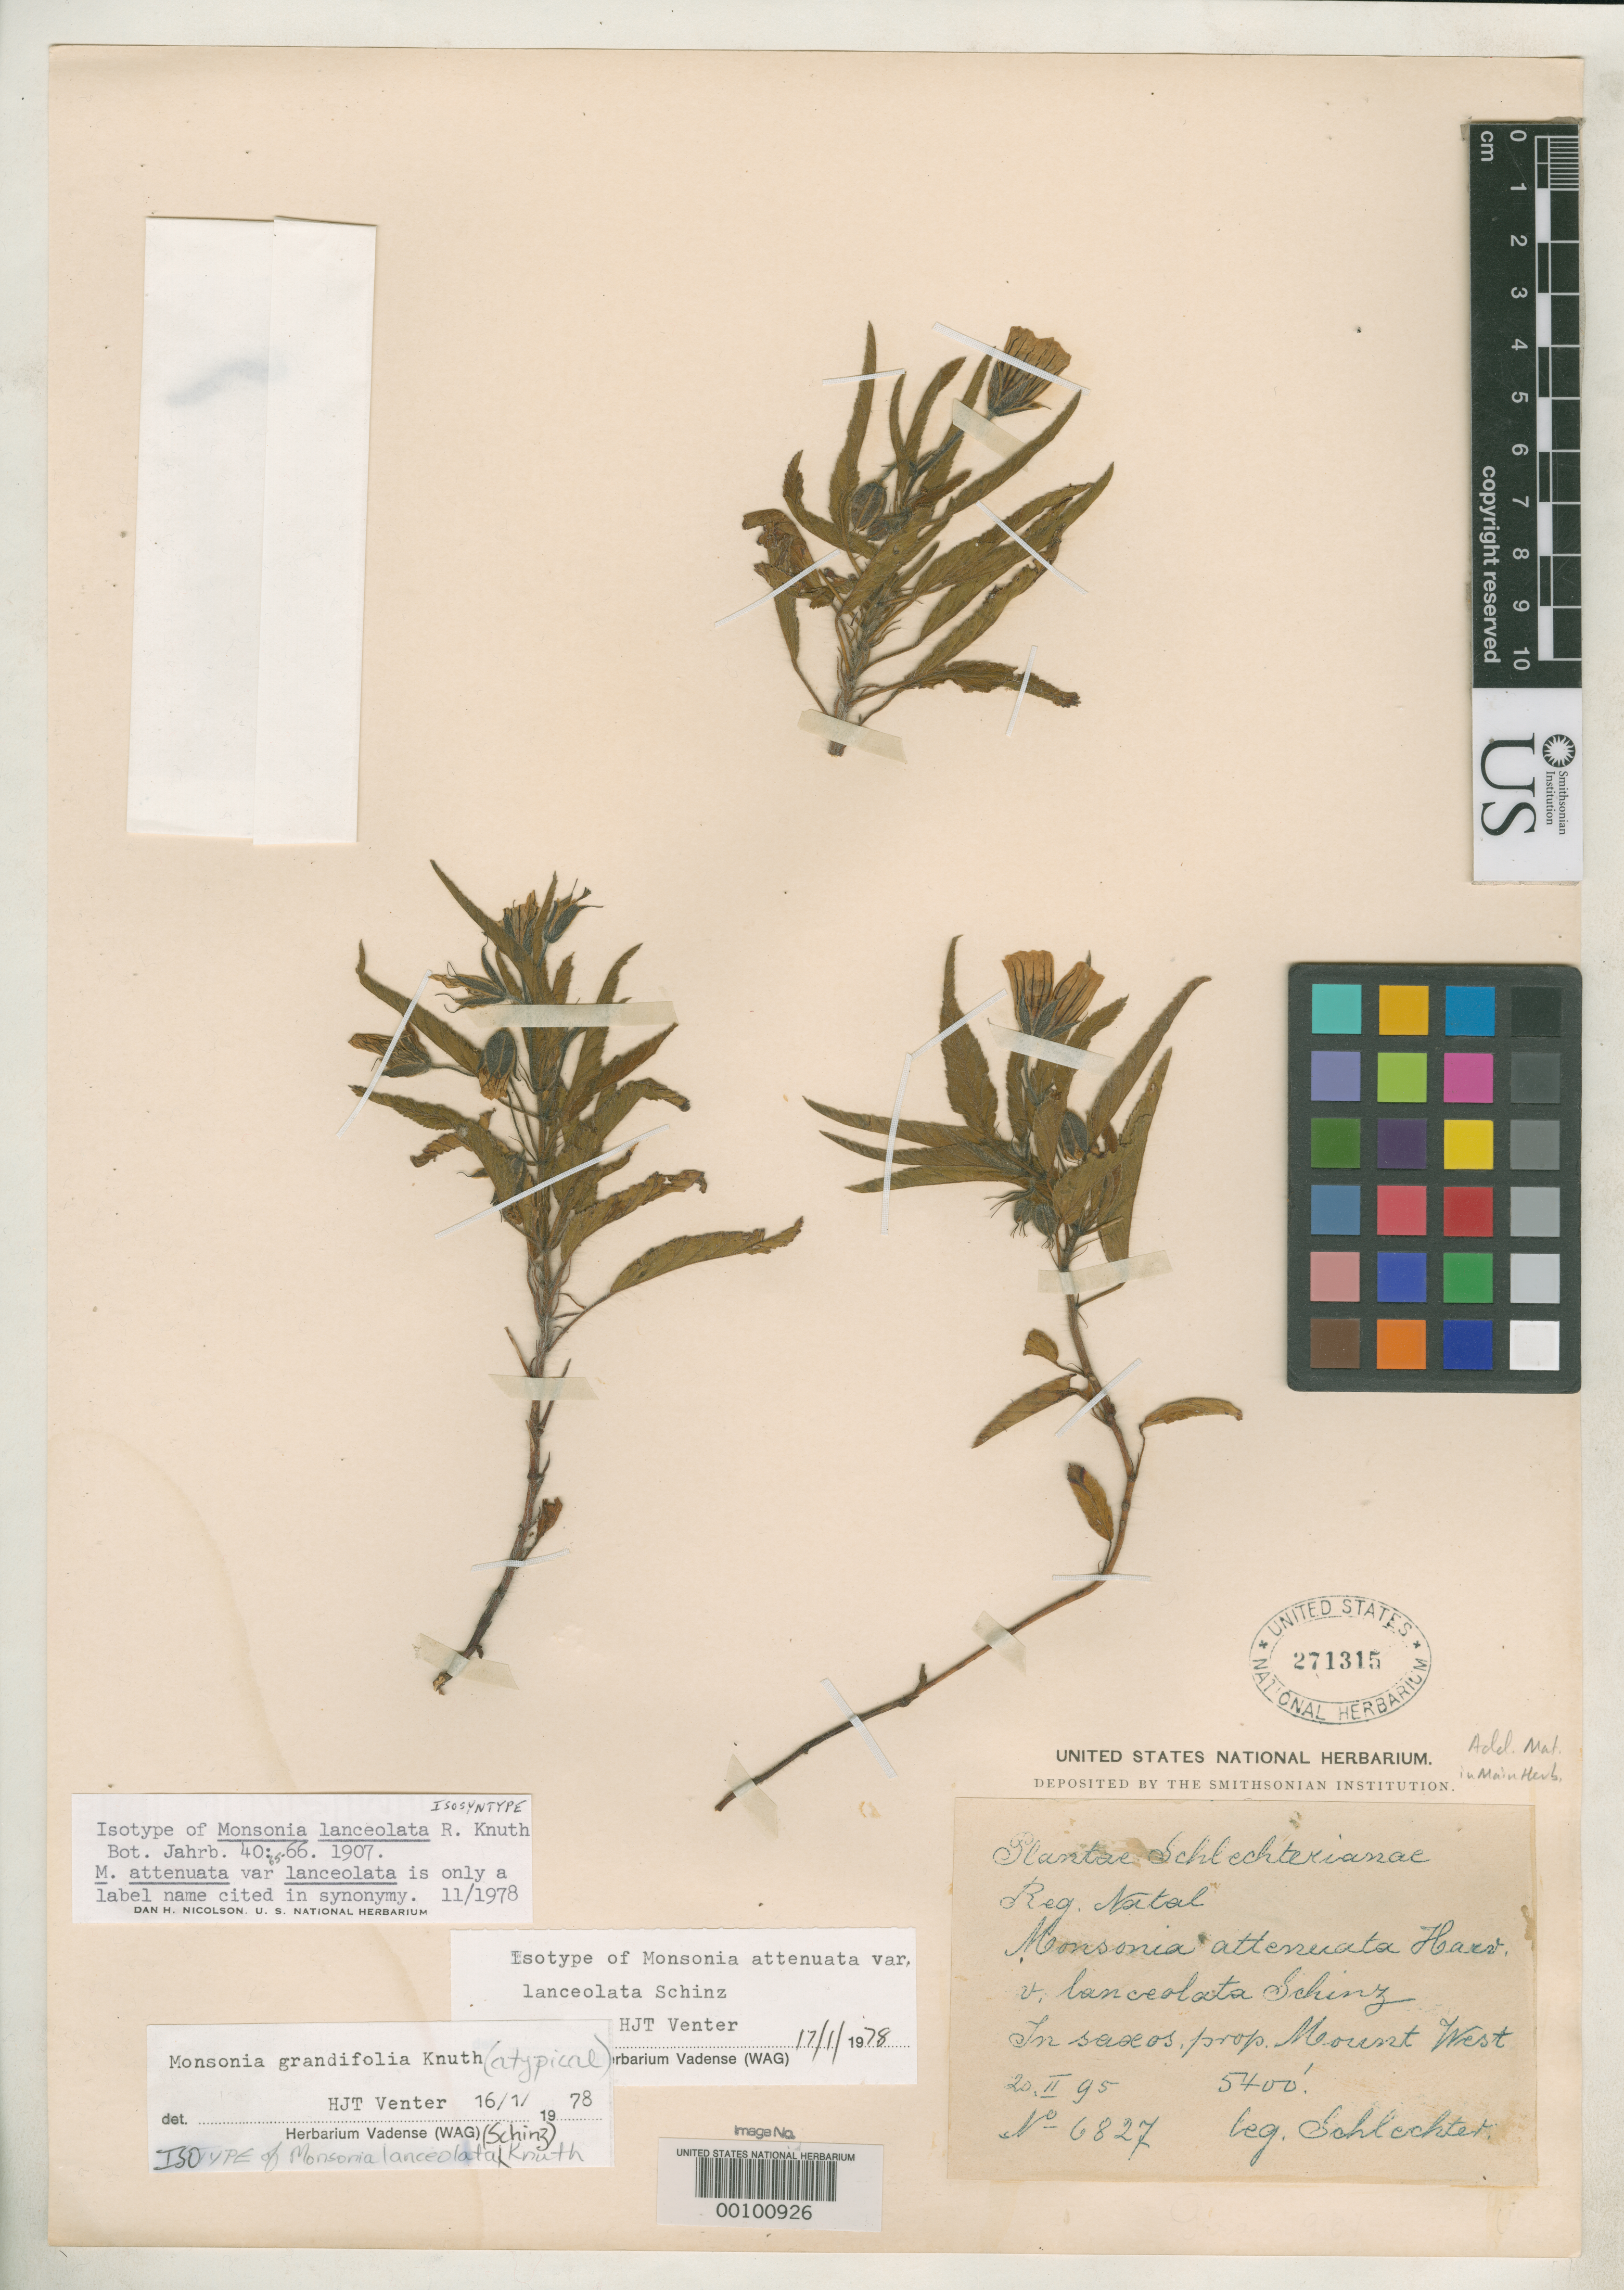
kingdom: Plantae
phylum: Tracheophyta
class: Magnoliopsida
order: Geraniales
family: Geraniaceae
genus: Monsonia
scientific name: Monsonia attenuata var. lanceolata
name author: Schinz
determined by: Venter, H. J. T.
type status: Isotype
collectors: F. R. R. Schlechter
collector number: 6827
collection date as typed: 20 Feb 1895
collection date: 1895-02-20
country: South Africa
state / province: KwaZulu-Natal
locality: Reg. Natal, in saxos, prop. Mount West.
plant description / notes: Re-published by Knuth as Monsonia lanceolata (Schinz) Knuth, Bot. Jahrb. Syst. 40: 65 (1907). See revision by H.J.T. Venter, Meded. Landb. Wageningen 79(9): 53-57 (1979).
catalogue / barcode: US 271315